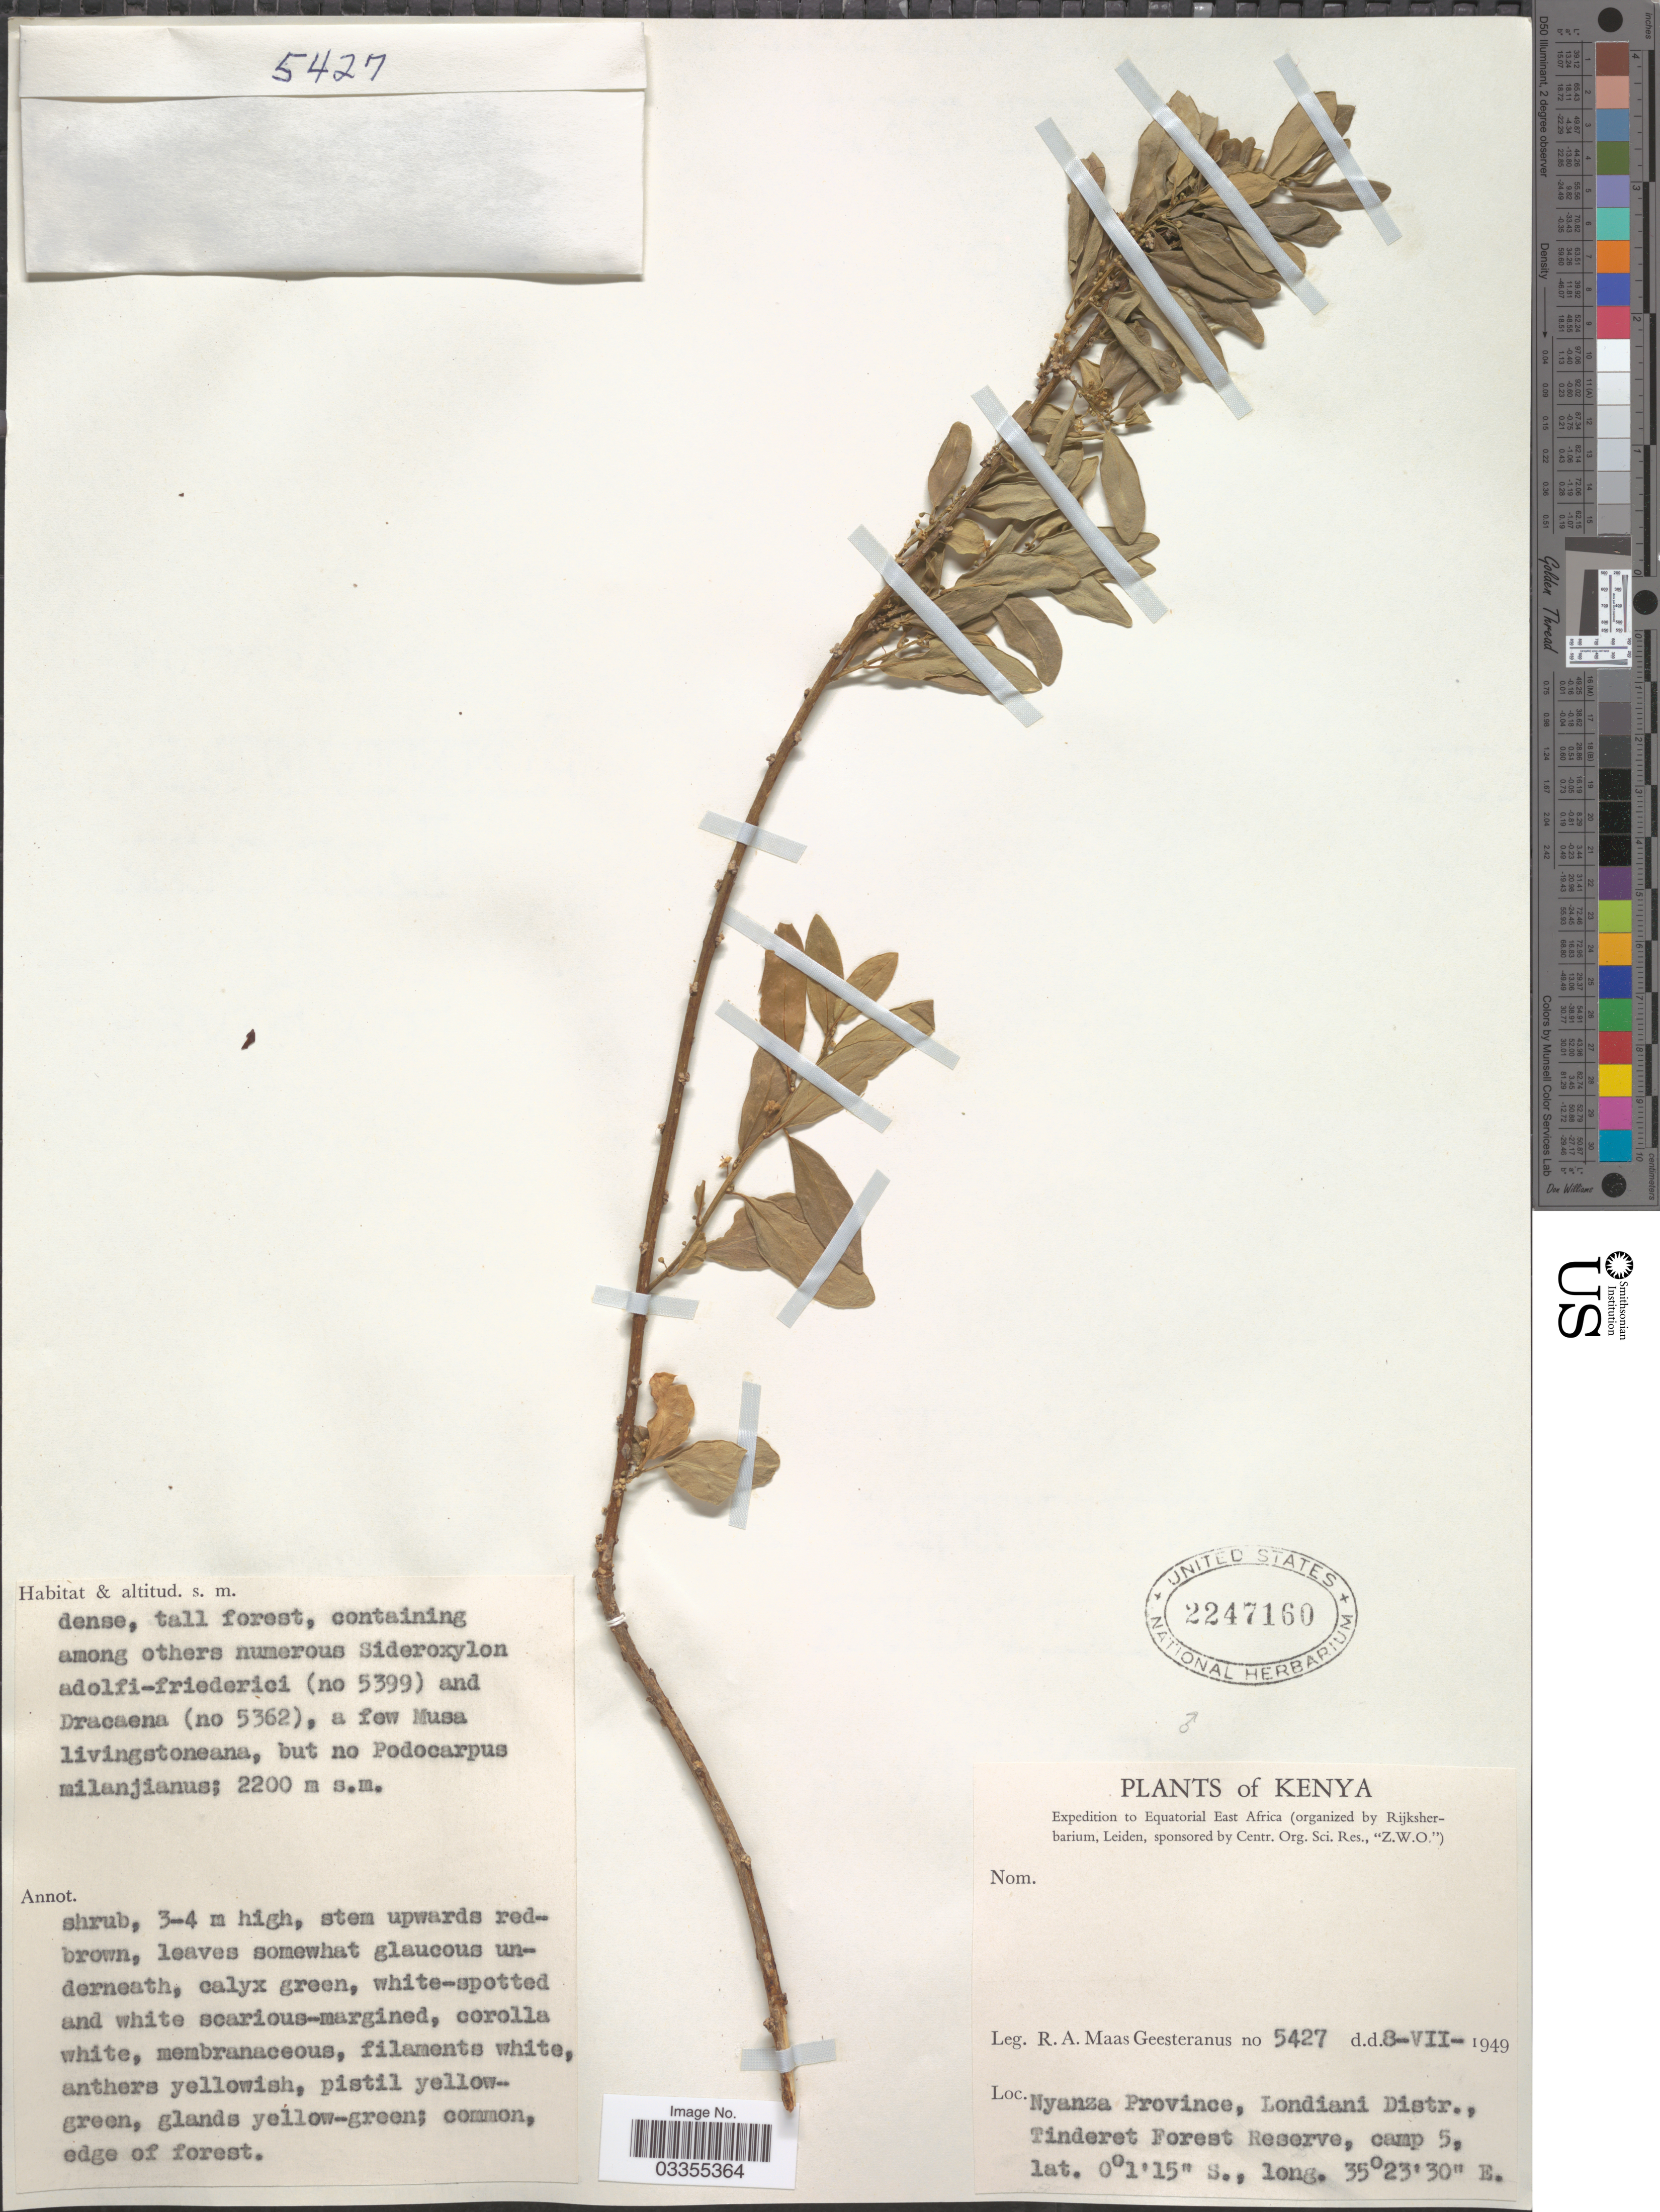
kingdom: Plantae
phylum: Tracheophyta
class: Magnoliopsida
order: Celastrales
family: Celastraceae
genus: Maytenus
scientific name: Maytenus sp.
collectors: R. A. Maas Geesteranus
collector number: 5427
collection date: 1949-07-08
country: Kenya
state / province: Kericho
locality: Londiani Distr., Tinderet Forest Reserve, camp 5.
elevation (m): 2200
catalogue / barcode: US 2247160